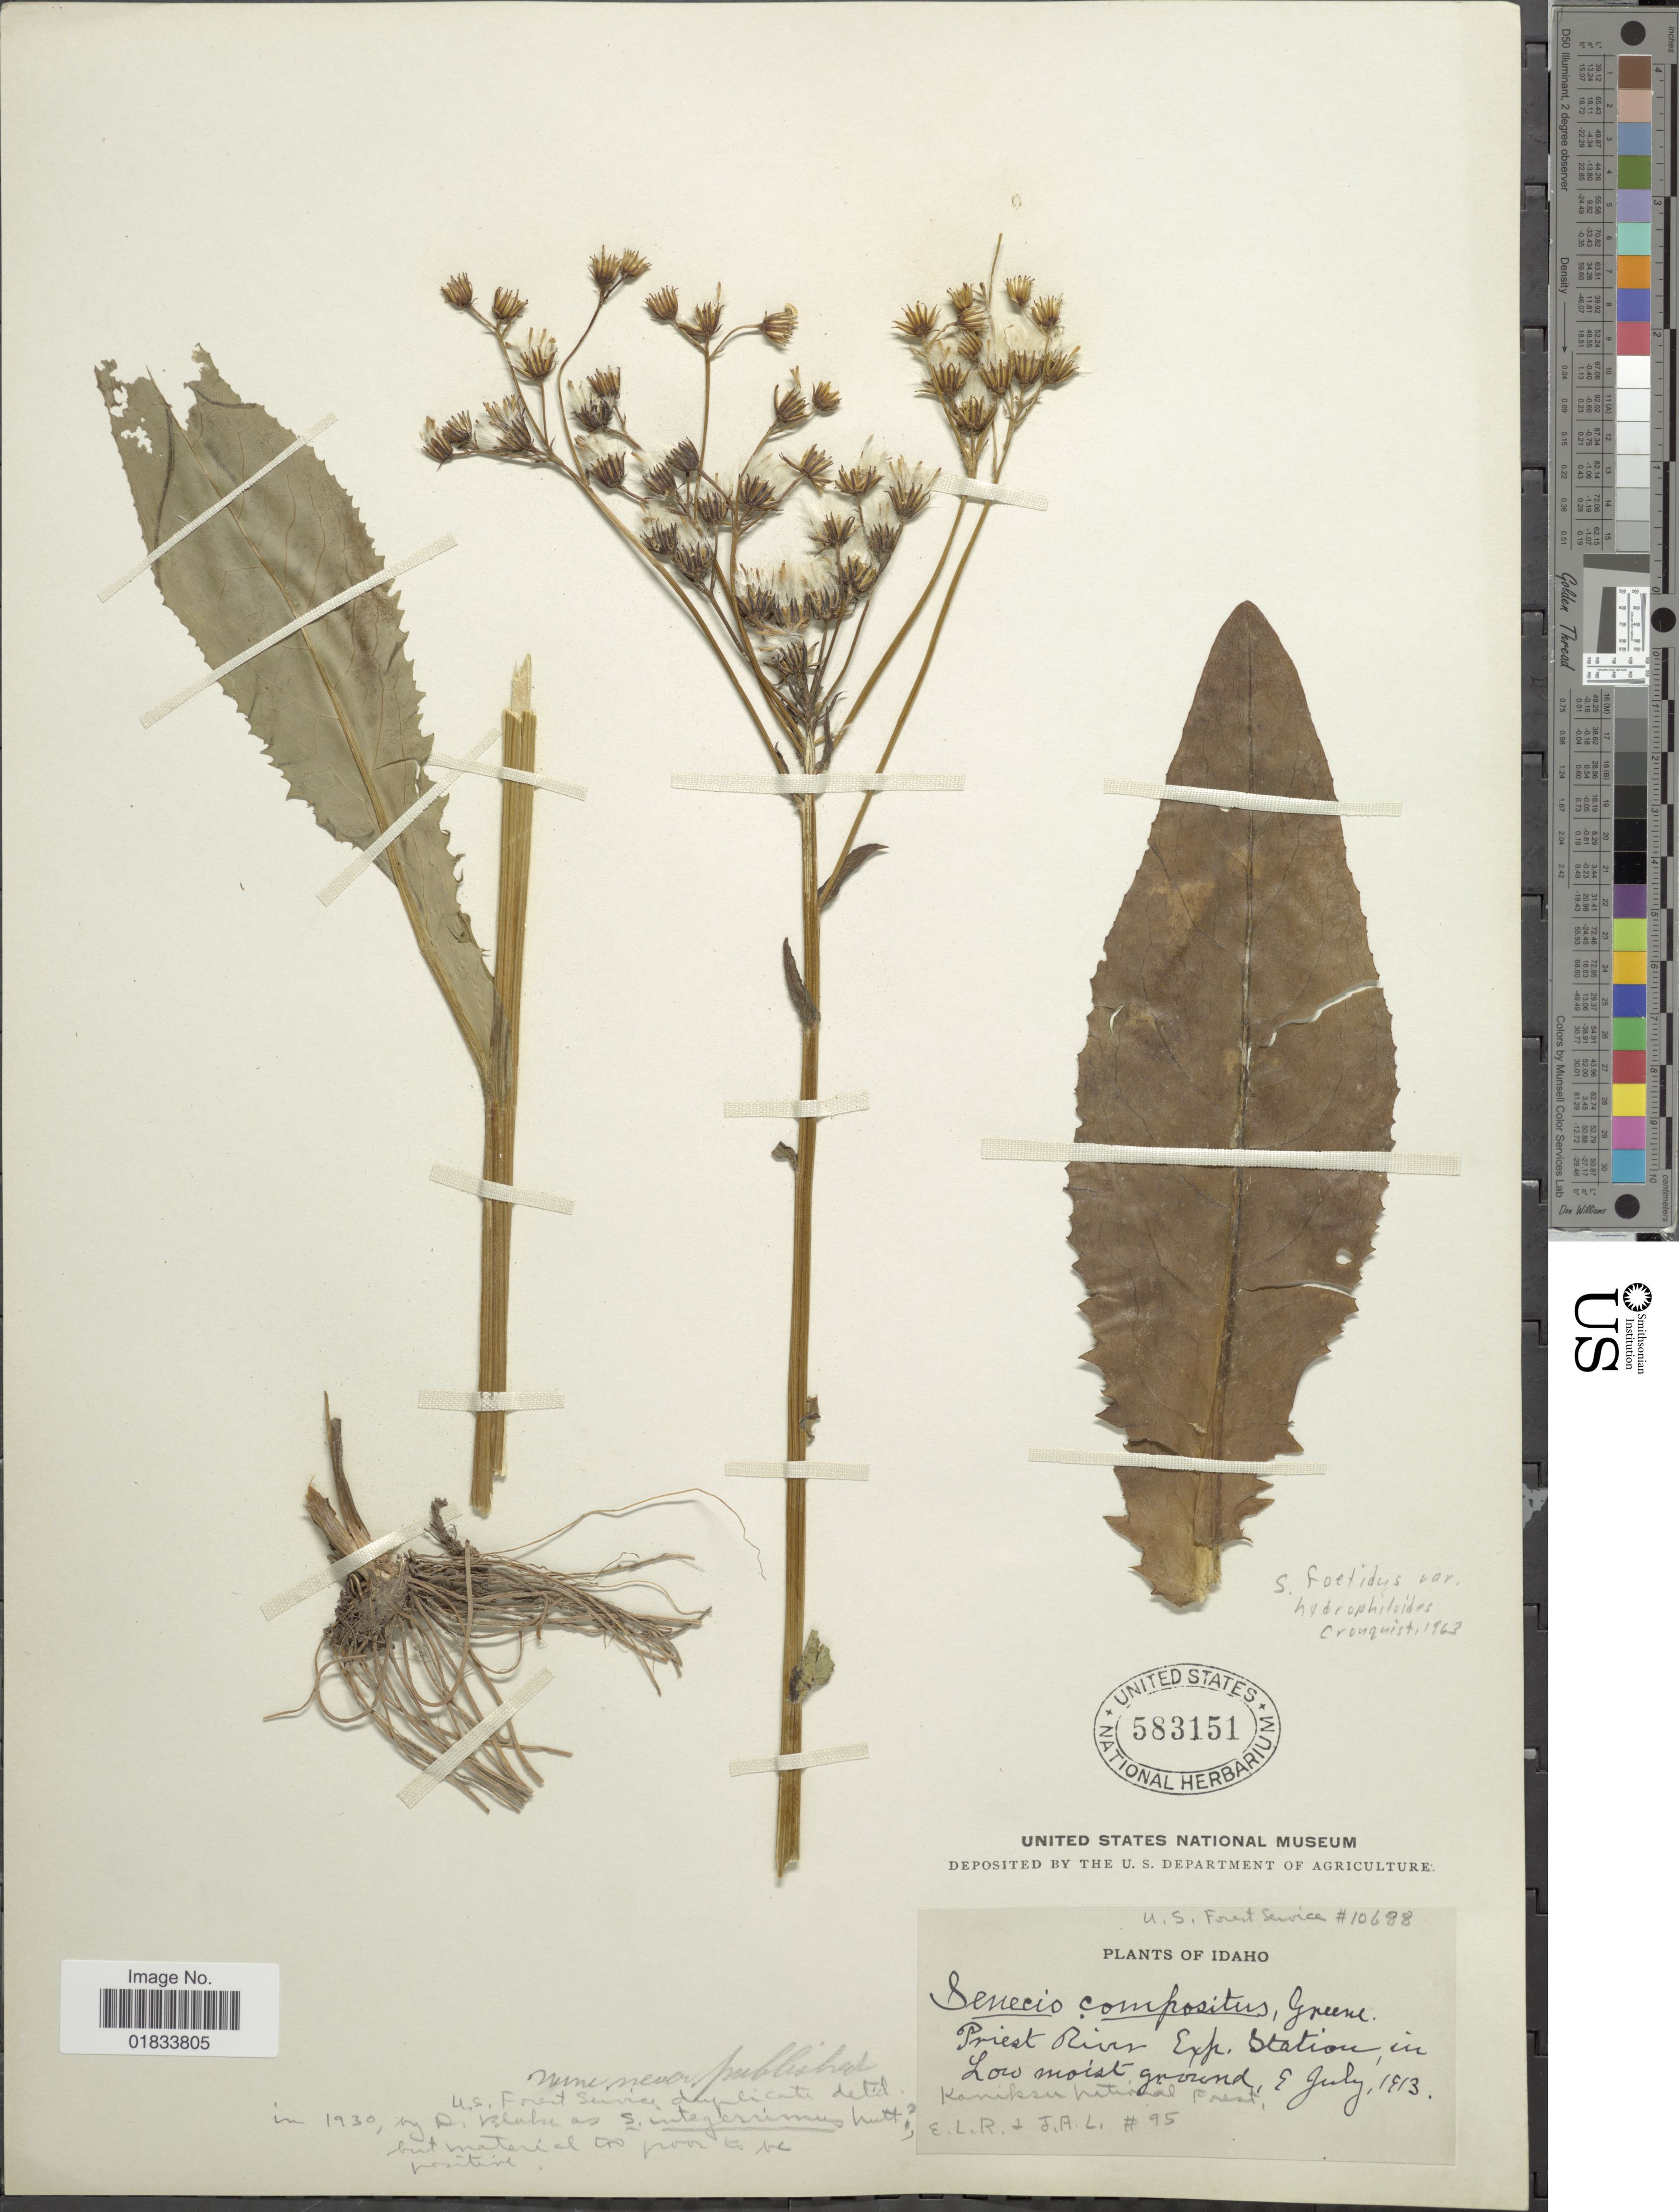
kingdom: Plantae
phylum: Tracheophyta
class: Magnoliopsida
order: Asterales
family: Asteraceae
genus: Senecio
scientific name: Senecio hydrophiloides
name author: Rydb.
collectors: E. L. R. & J. A. L.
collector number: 95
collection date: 1913-07-09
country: United States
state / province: Idaho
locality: Priest River Exp. Station in low moist ground, Kaniksu National Forest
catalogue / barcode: US 853151